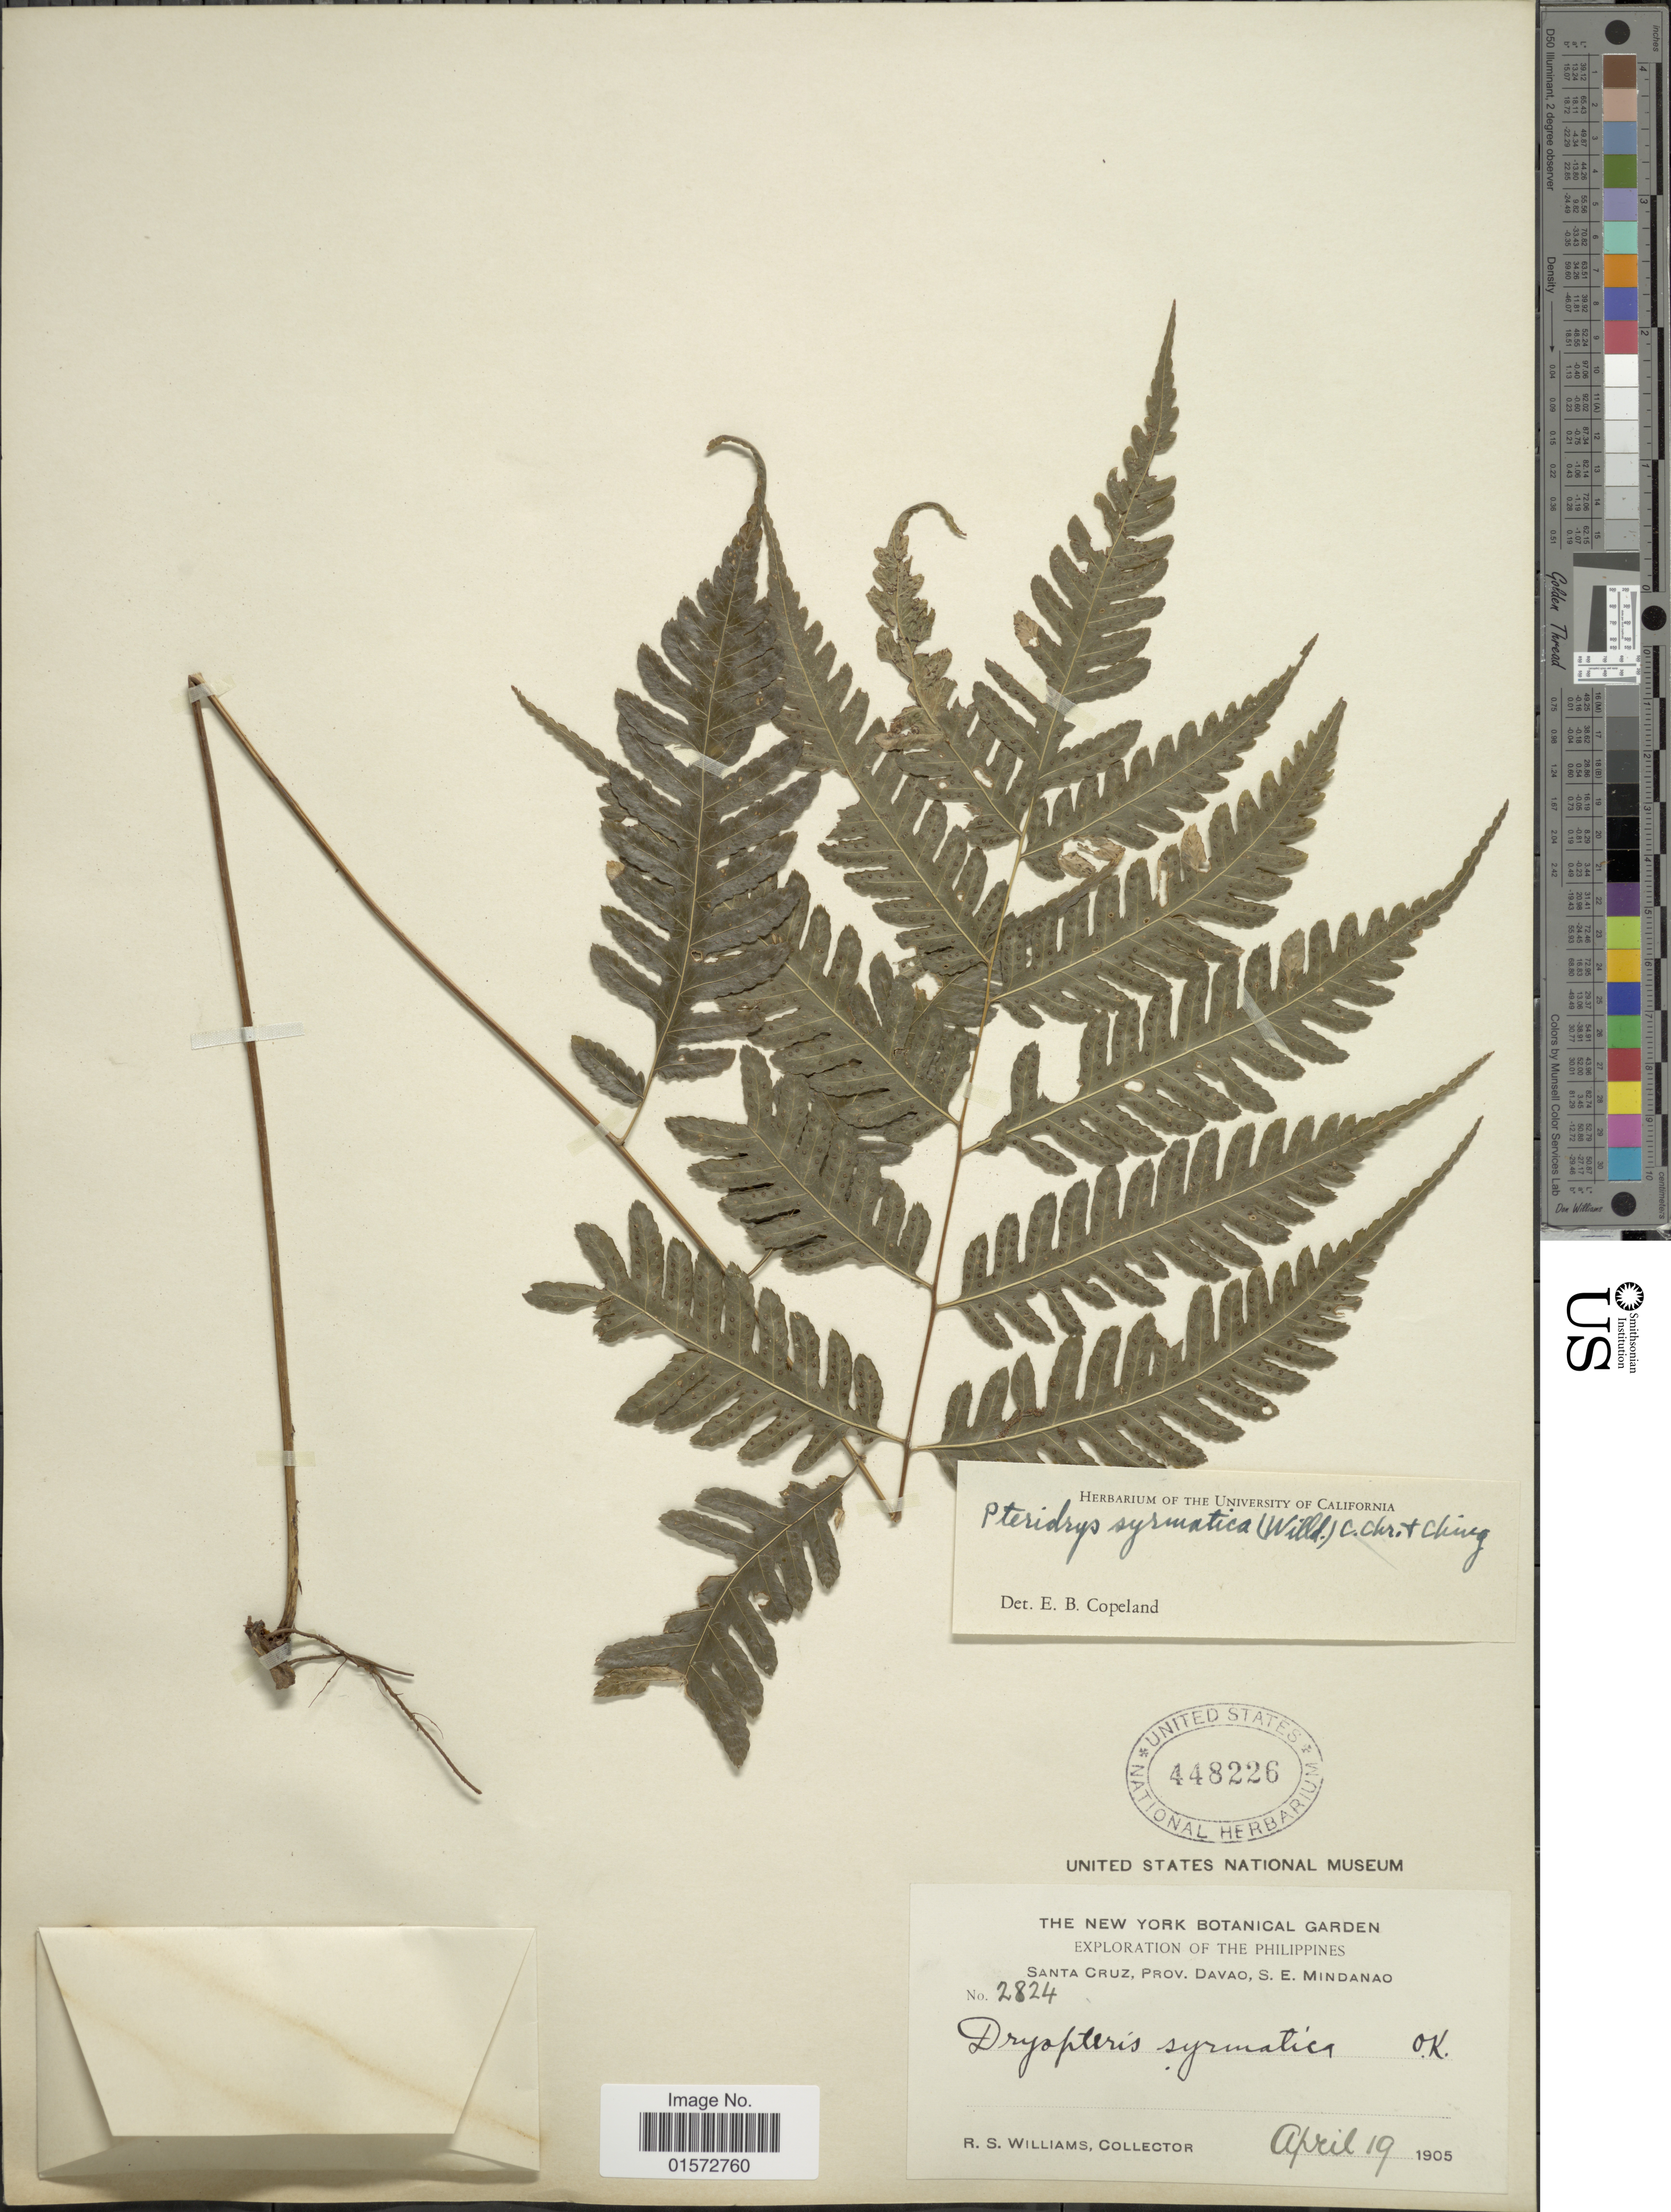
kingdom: Plantae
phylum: Tracheophyta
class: Polypodiopsida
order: Polypodiales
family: Tectariaceae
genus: Pteridrys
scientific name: Pteridrys syrmatica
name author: (Willd.) C. Chr. & Ching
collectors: R. S. Williams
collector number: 2824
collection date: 1905-04-19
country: Philippines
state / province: Davao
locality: Santa Cruz, S. E. Mindanao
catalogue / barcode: US 448226